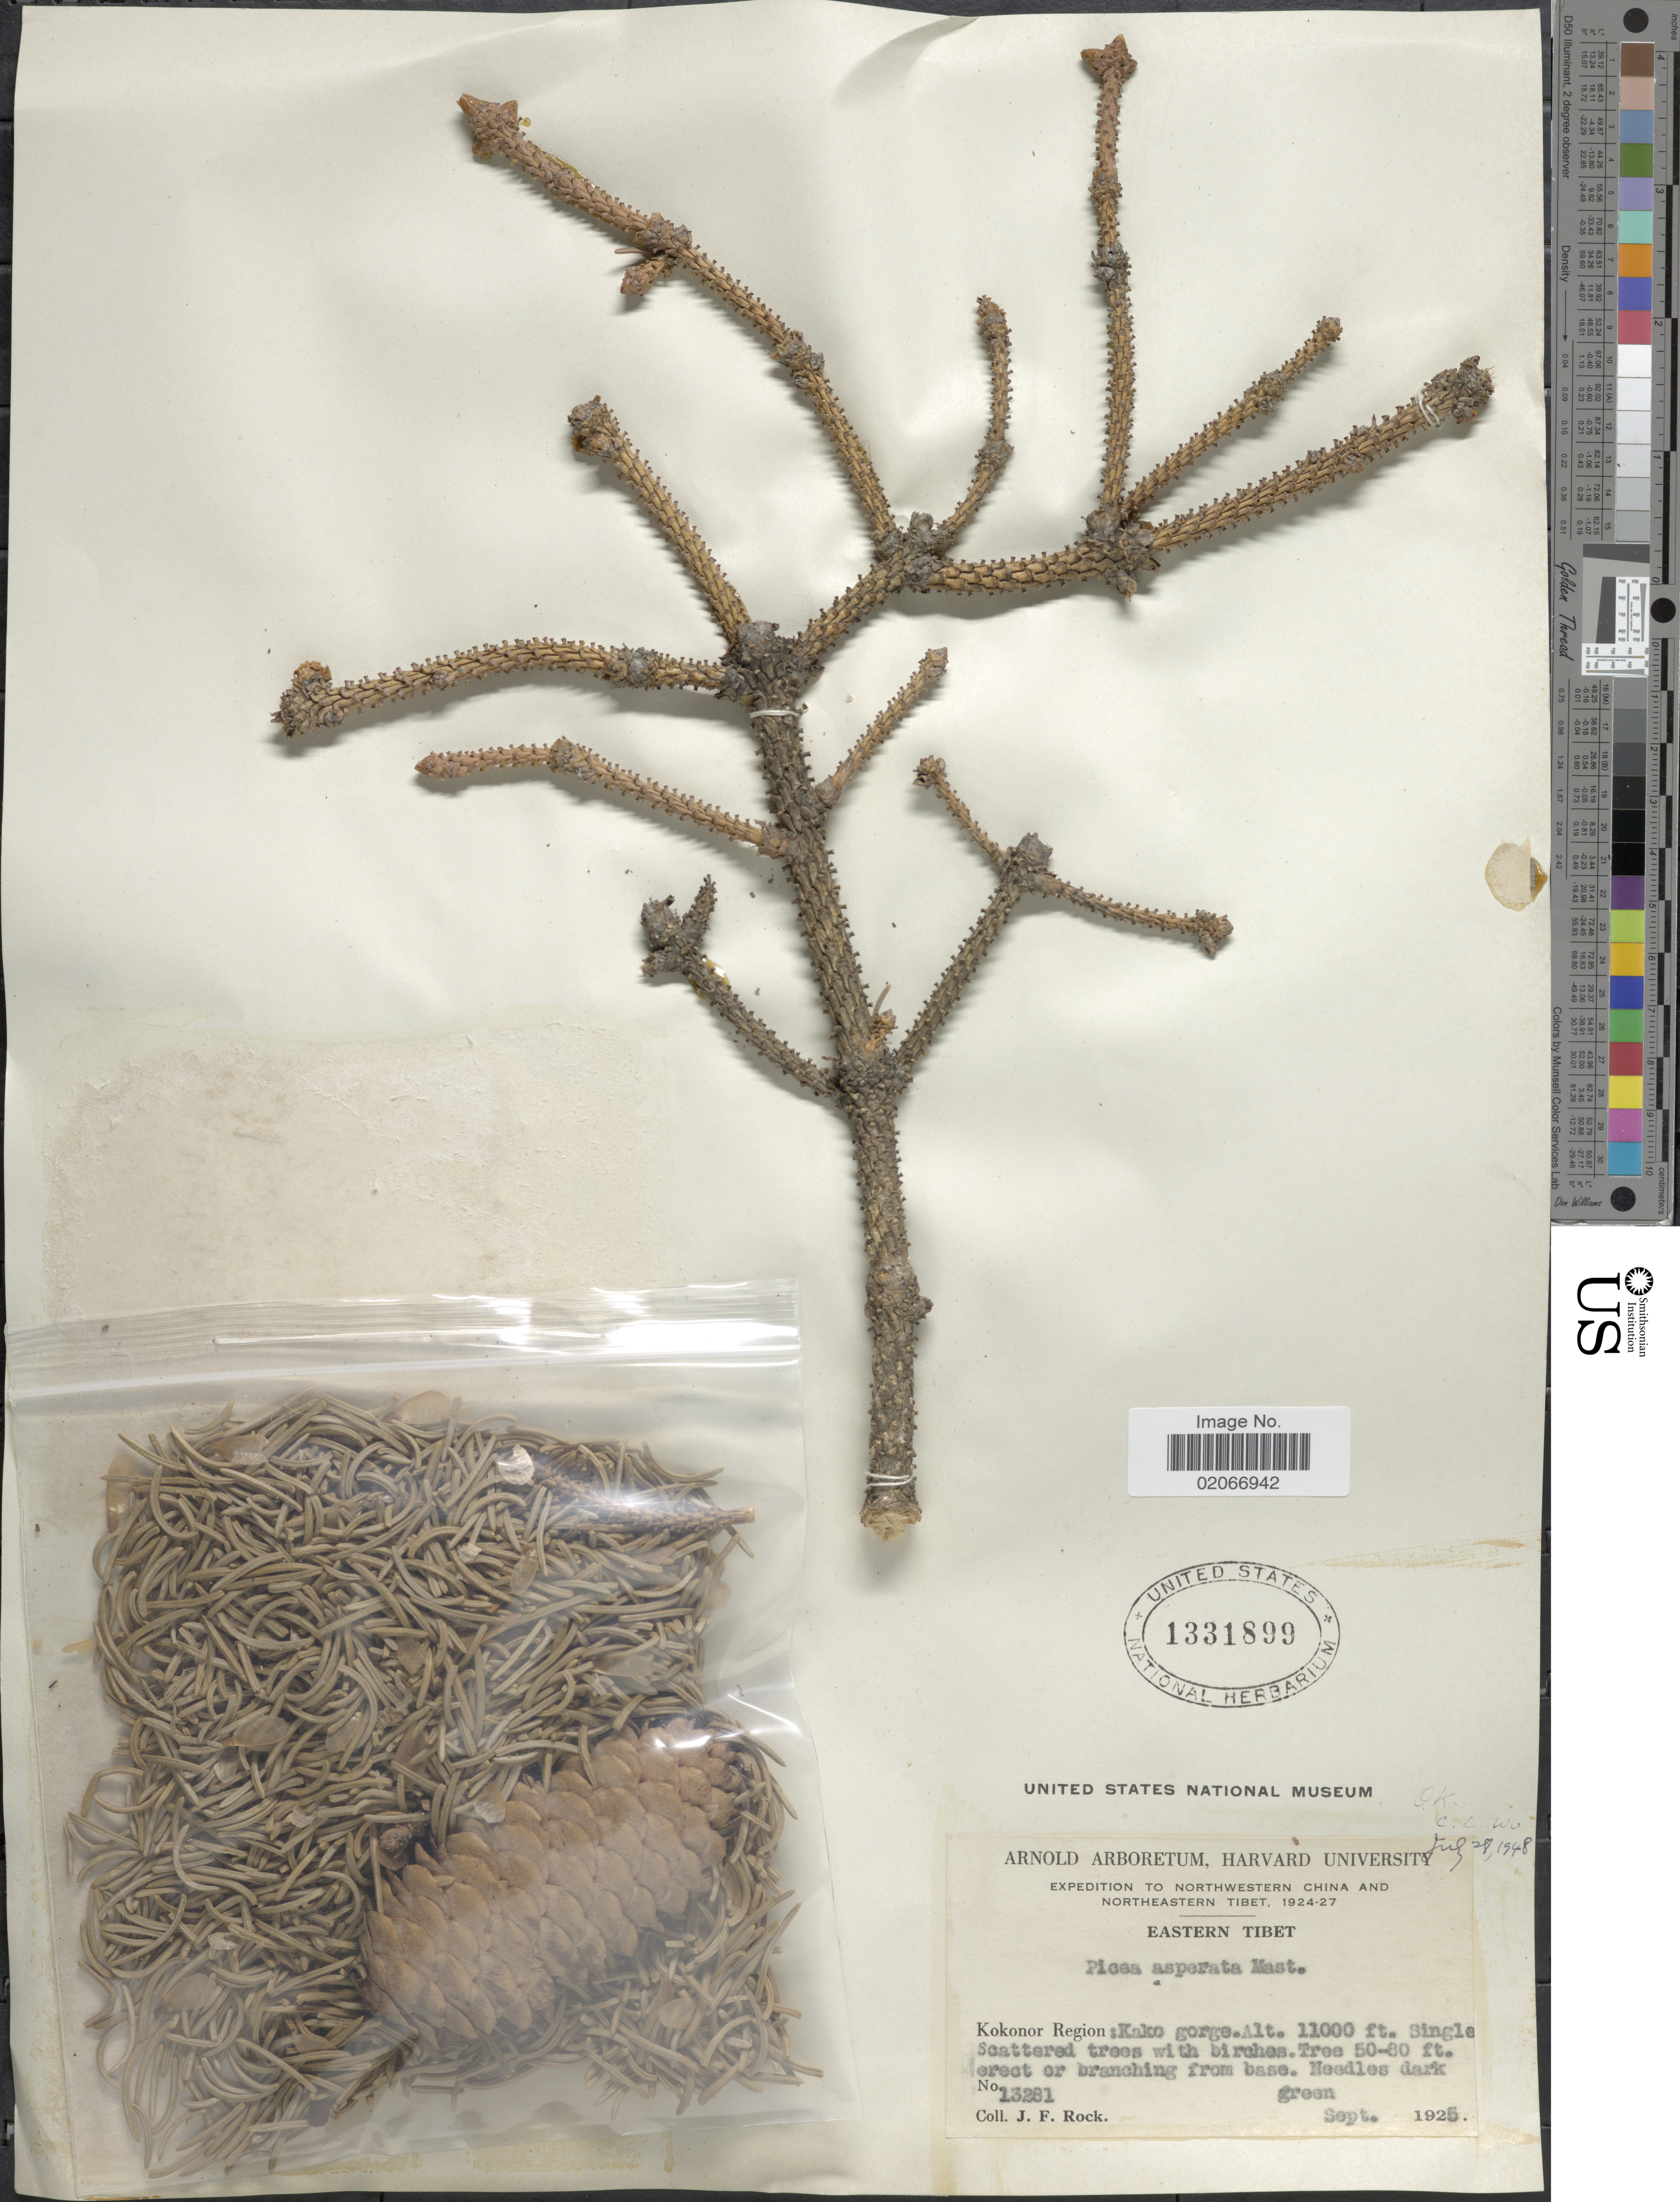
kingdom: Plantae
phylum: Tracheophyta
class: Pinopsida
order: Pinales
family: Pinaceae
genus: Picea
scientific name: Picea asperata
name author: Mast.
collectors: J. Rock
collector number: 13281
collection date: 1925-09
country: China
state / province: Xizang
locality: Northwestern China and northeastern Tibet. Eastern Tibet, Kokonor Region: Kako gorge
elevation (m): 3353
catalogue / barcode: US 1331899